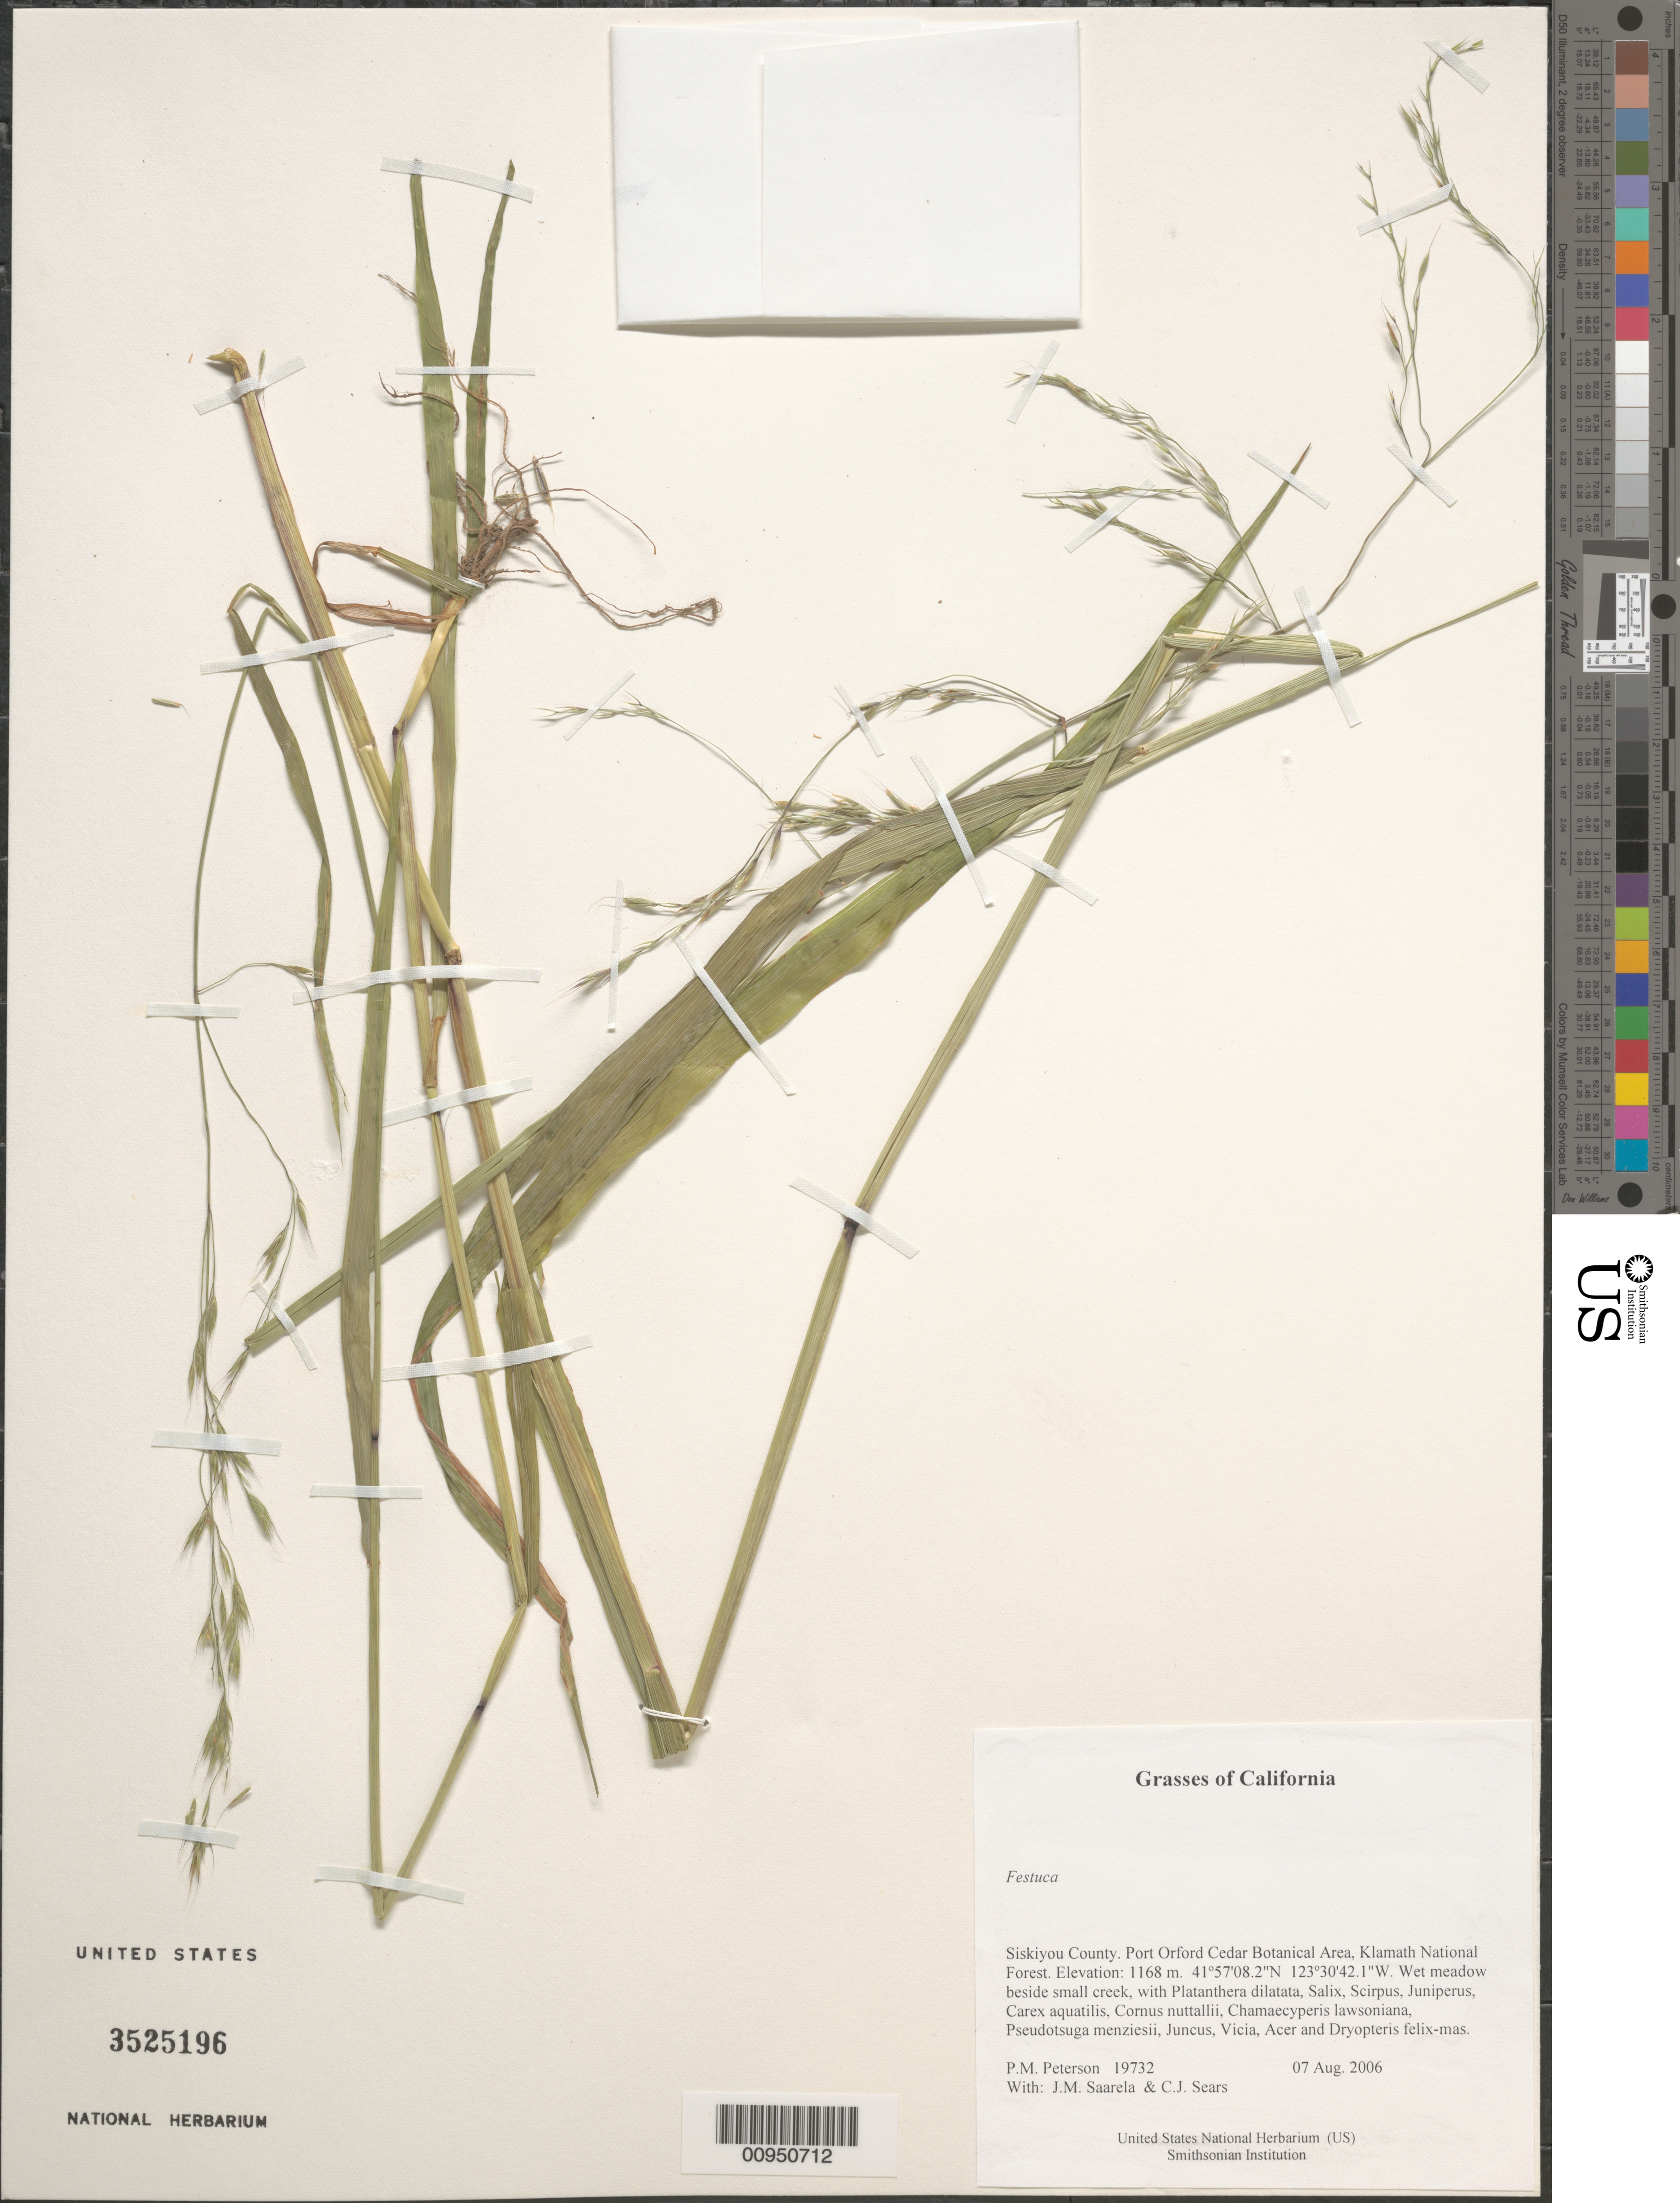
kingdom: Plantae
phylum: Tracheophyta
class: Liliopsida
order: Poales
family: Poaceae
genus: Festuca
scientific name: Festuca sp.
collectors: P. M. Peterson, J. Saarela & C. Sears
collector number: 19732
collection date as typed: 07 Aug 2006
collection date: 2006-08-07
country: United States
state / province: California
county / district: Siskiyou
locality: Port Orford Cedar Botanical Area, Klamath National Forest.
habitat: Wet meadow beside small creek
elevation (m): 1168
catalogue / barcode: US 3525196